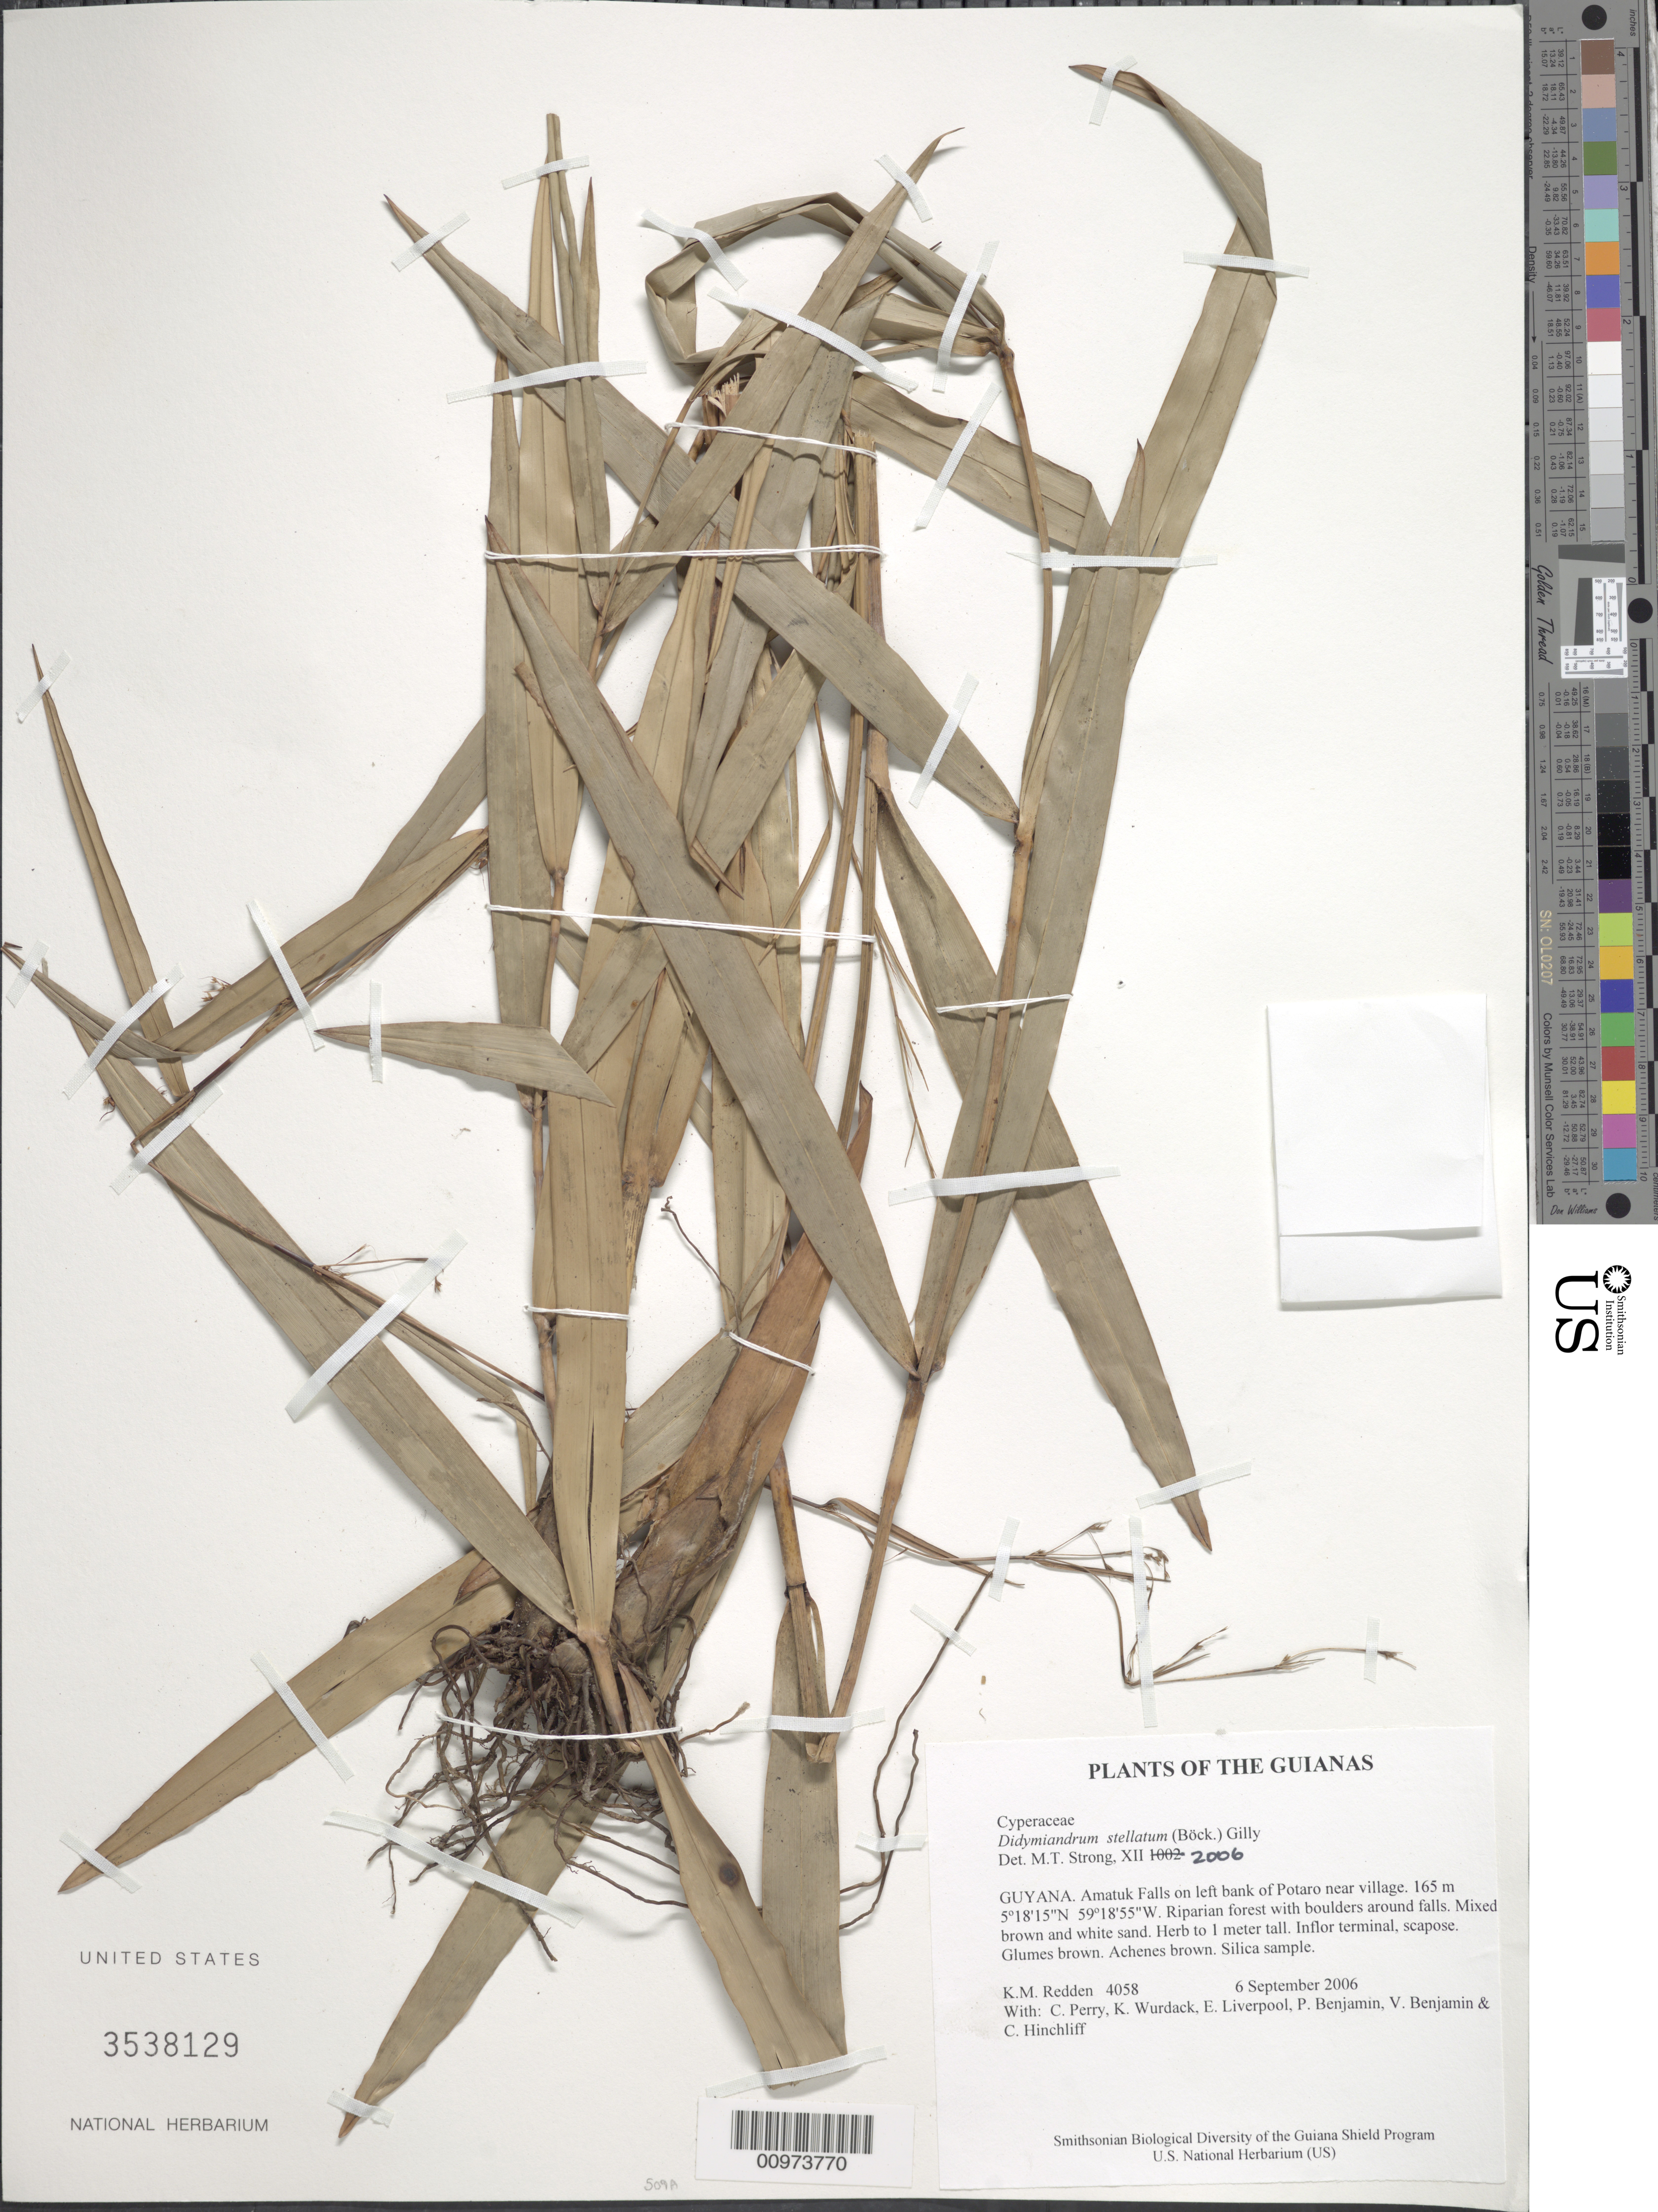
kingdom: Plantae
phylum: Tracheophyta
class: Liliopsida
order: Poales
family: Cyperaceae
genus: Didymiandrum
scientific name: Didymiandrum stellatum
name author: (Boeckeler) Gilly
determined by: Strong, M. T., (US), Smithsonian Institution - National Museum of Natural History (UNITED STATES)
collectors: K. M. Redden, C. Perry, K. Wurdack, E. Liverpool, P. Benjamin, V. Benjamin & C. E. Hinchliff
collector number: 4058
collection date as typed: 6 September 2006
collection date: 2006-09-06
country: Guyana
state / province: Potaro-Siparuni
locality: Amatuk Falls on left bank of Potaro near village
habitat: Riparian forest with boulders around falls. Mixed brown and white sand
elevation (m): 165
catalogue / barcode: US 3538129